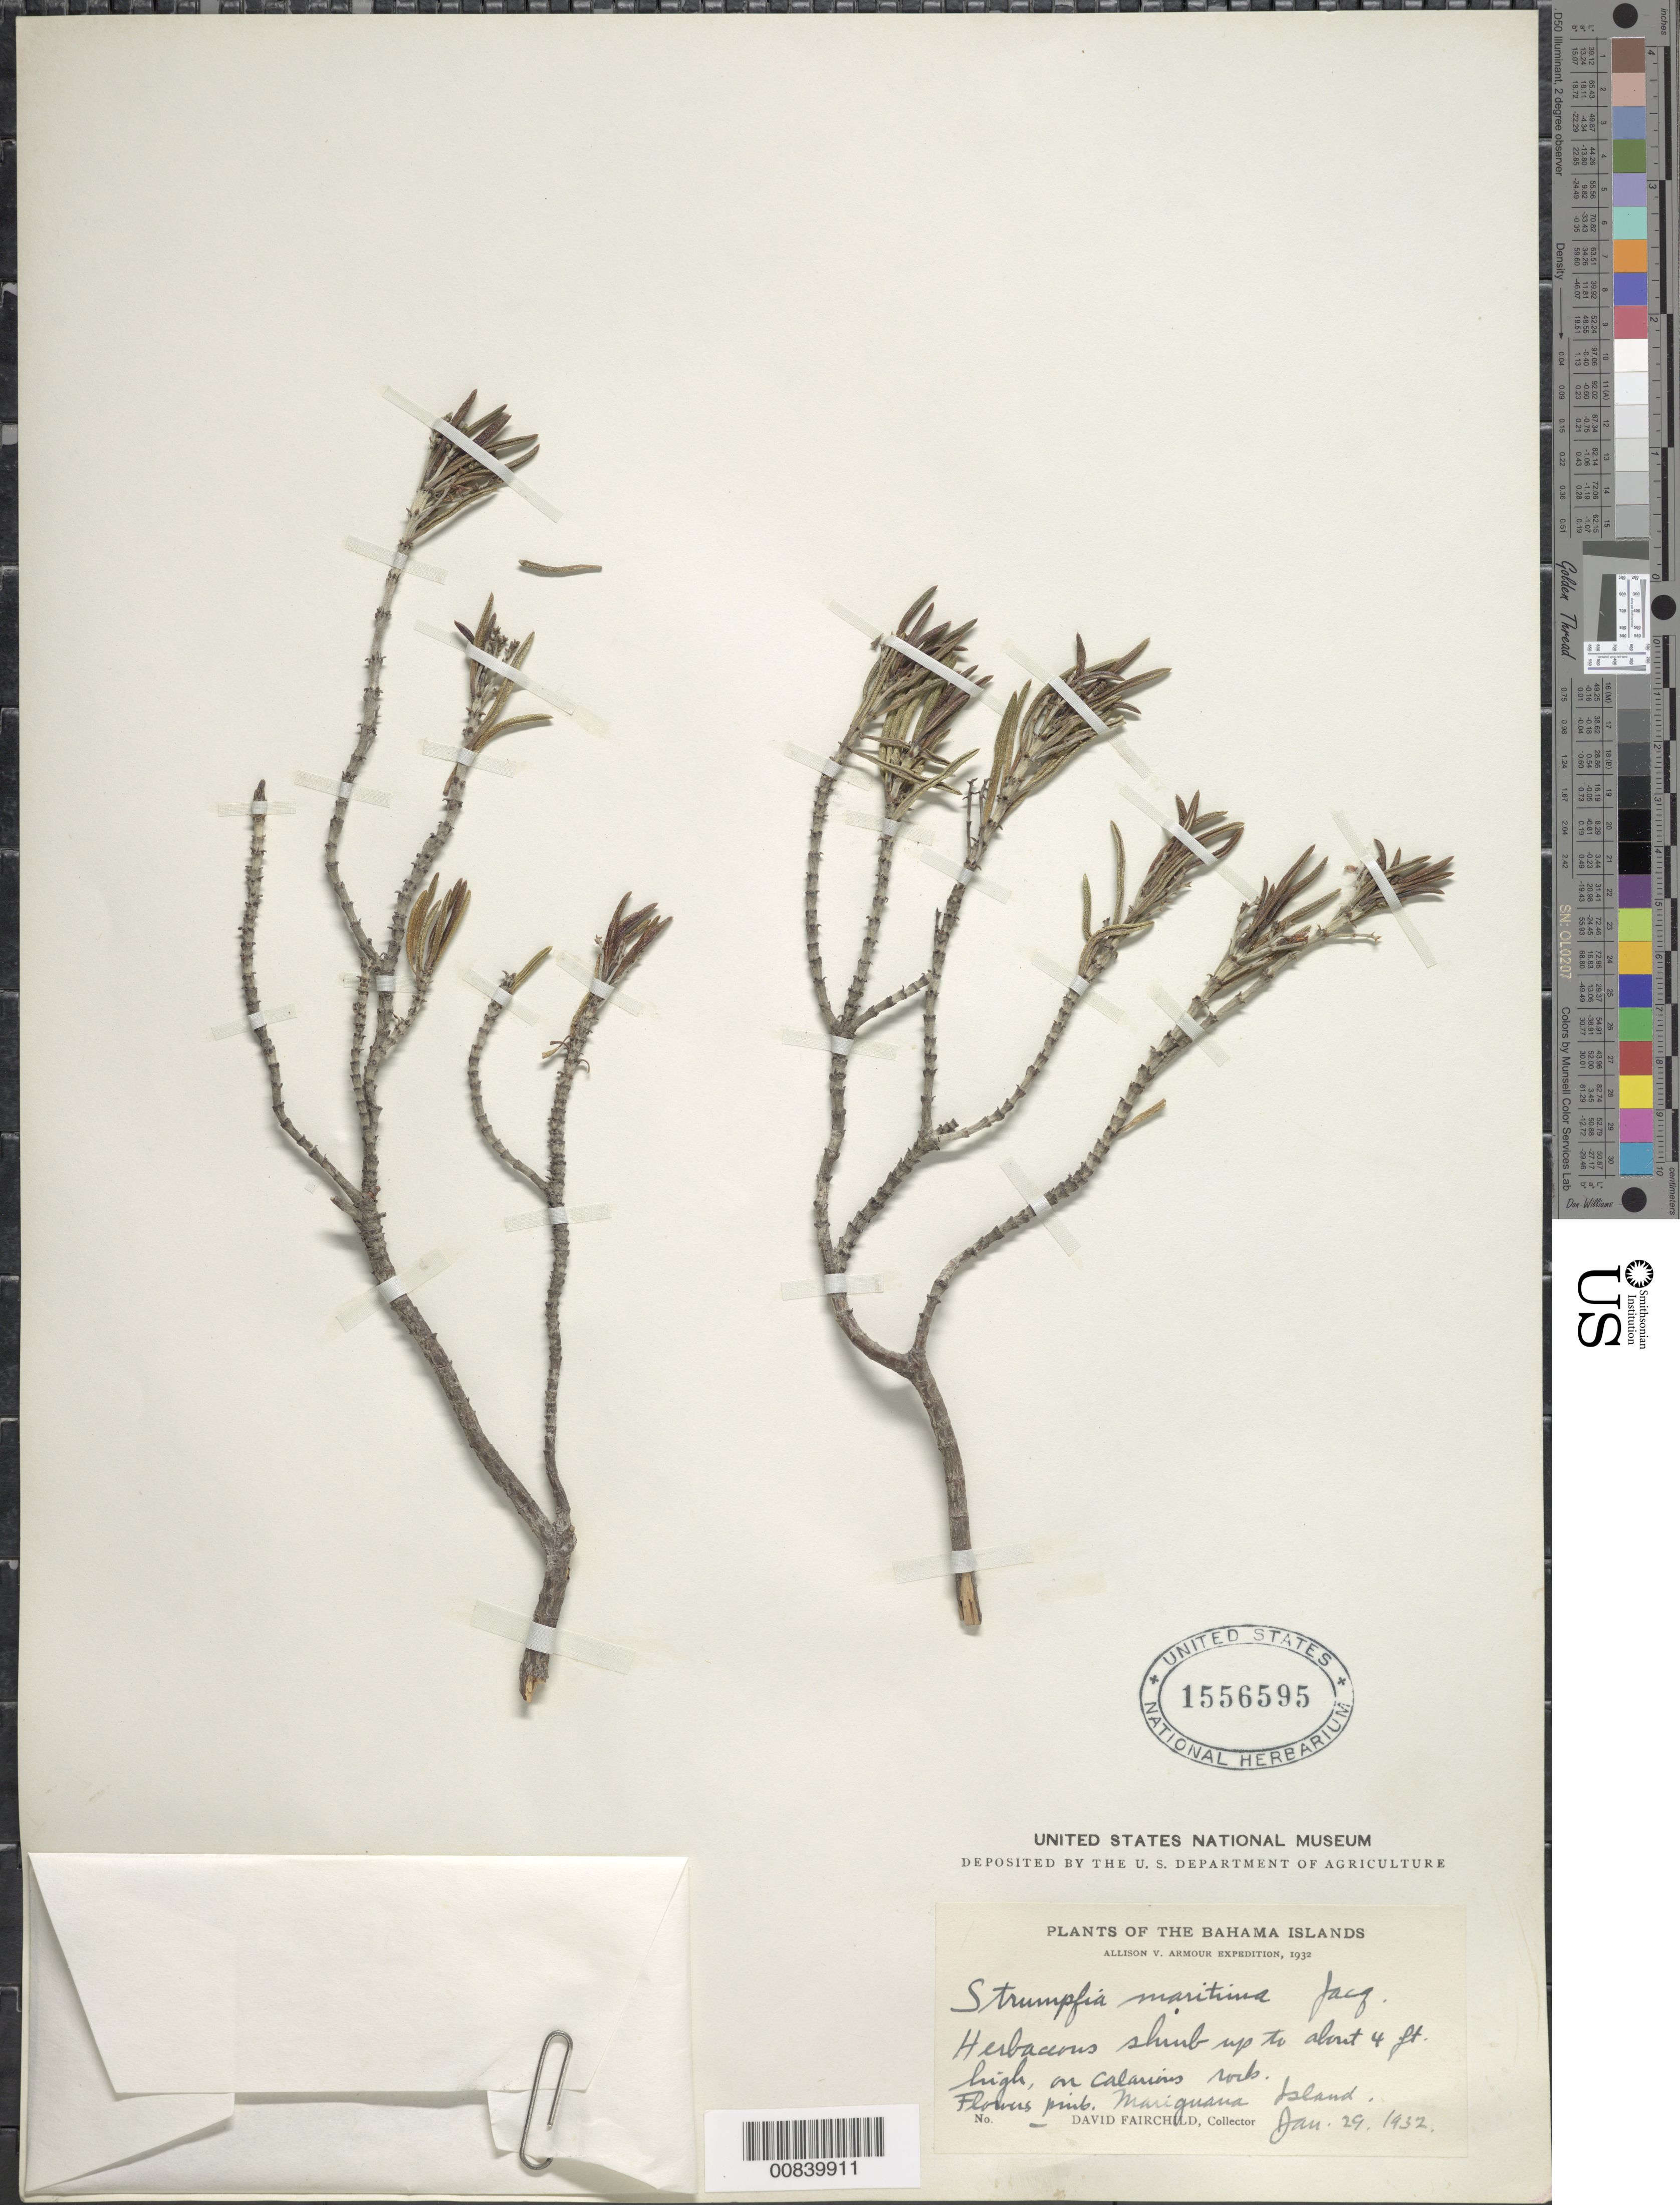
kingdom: Plantae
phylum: Tracheophyta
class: Magnoliopsida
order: Gentianales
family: Rubiaceae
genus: Strumpfia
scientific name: Strumpfia maritima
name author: Jacq.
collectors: D. Fairchild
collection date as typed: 29 Jan 1932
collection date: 1932-01-29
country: Bahamas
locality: Mariguana Island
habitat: High, on calcarious rock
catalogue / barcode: US 1556595